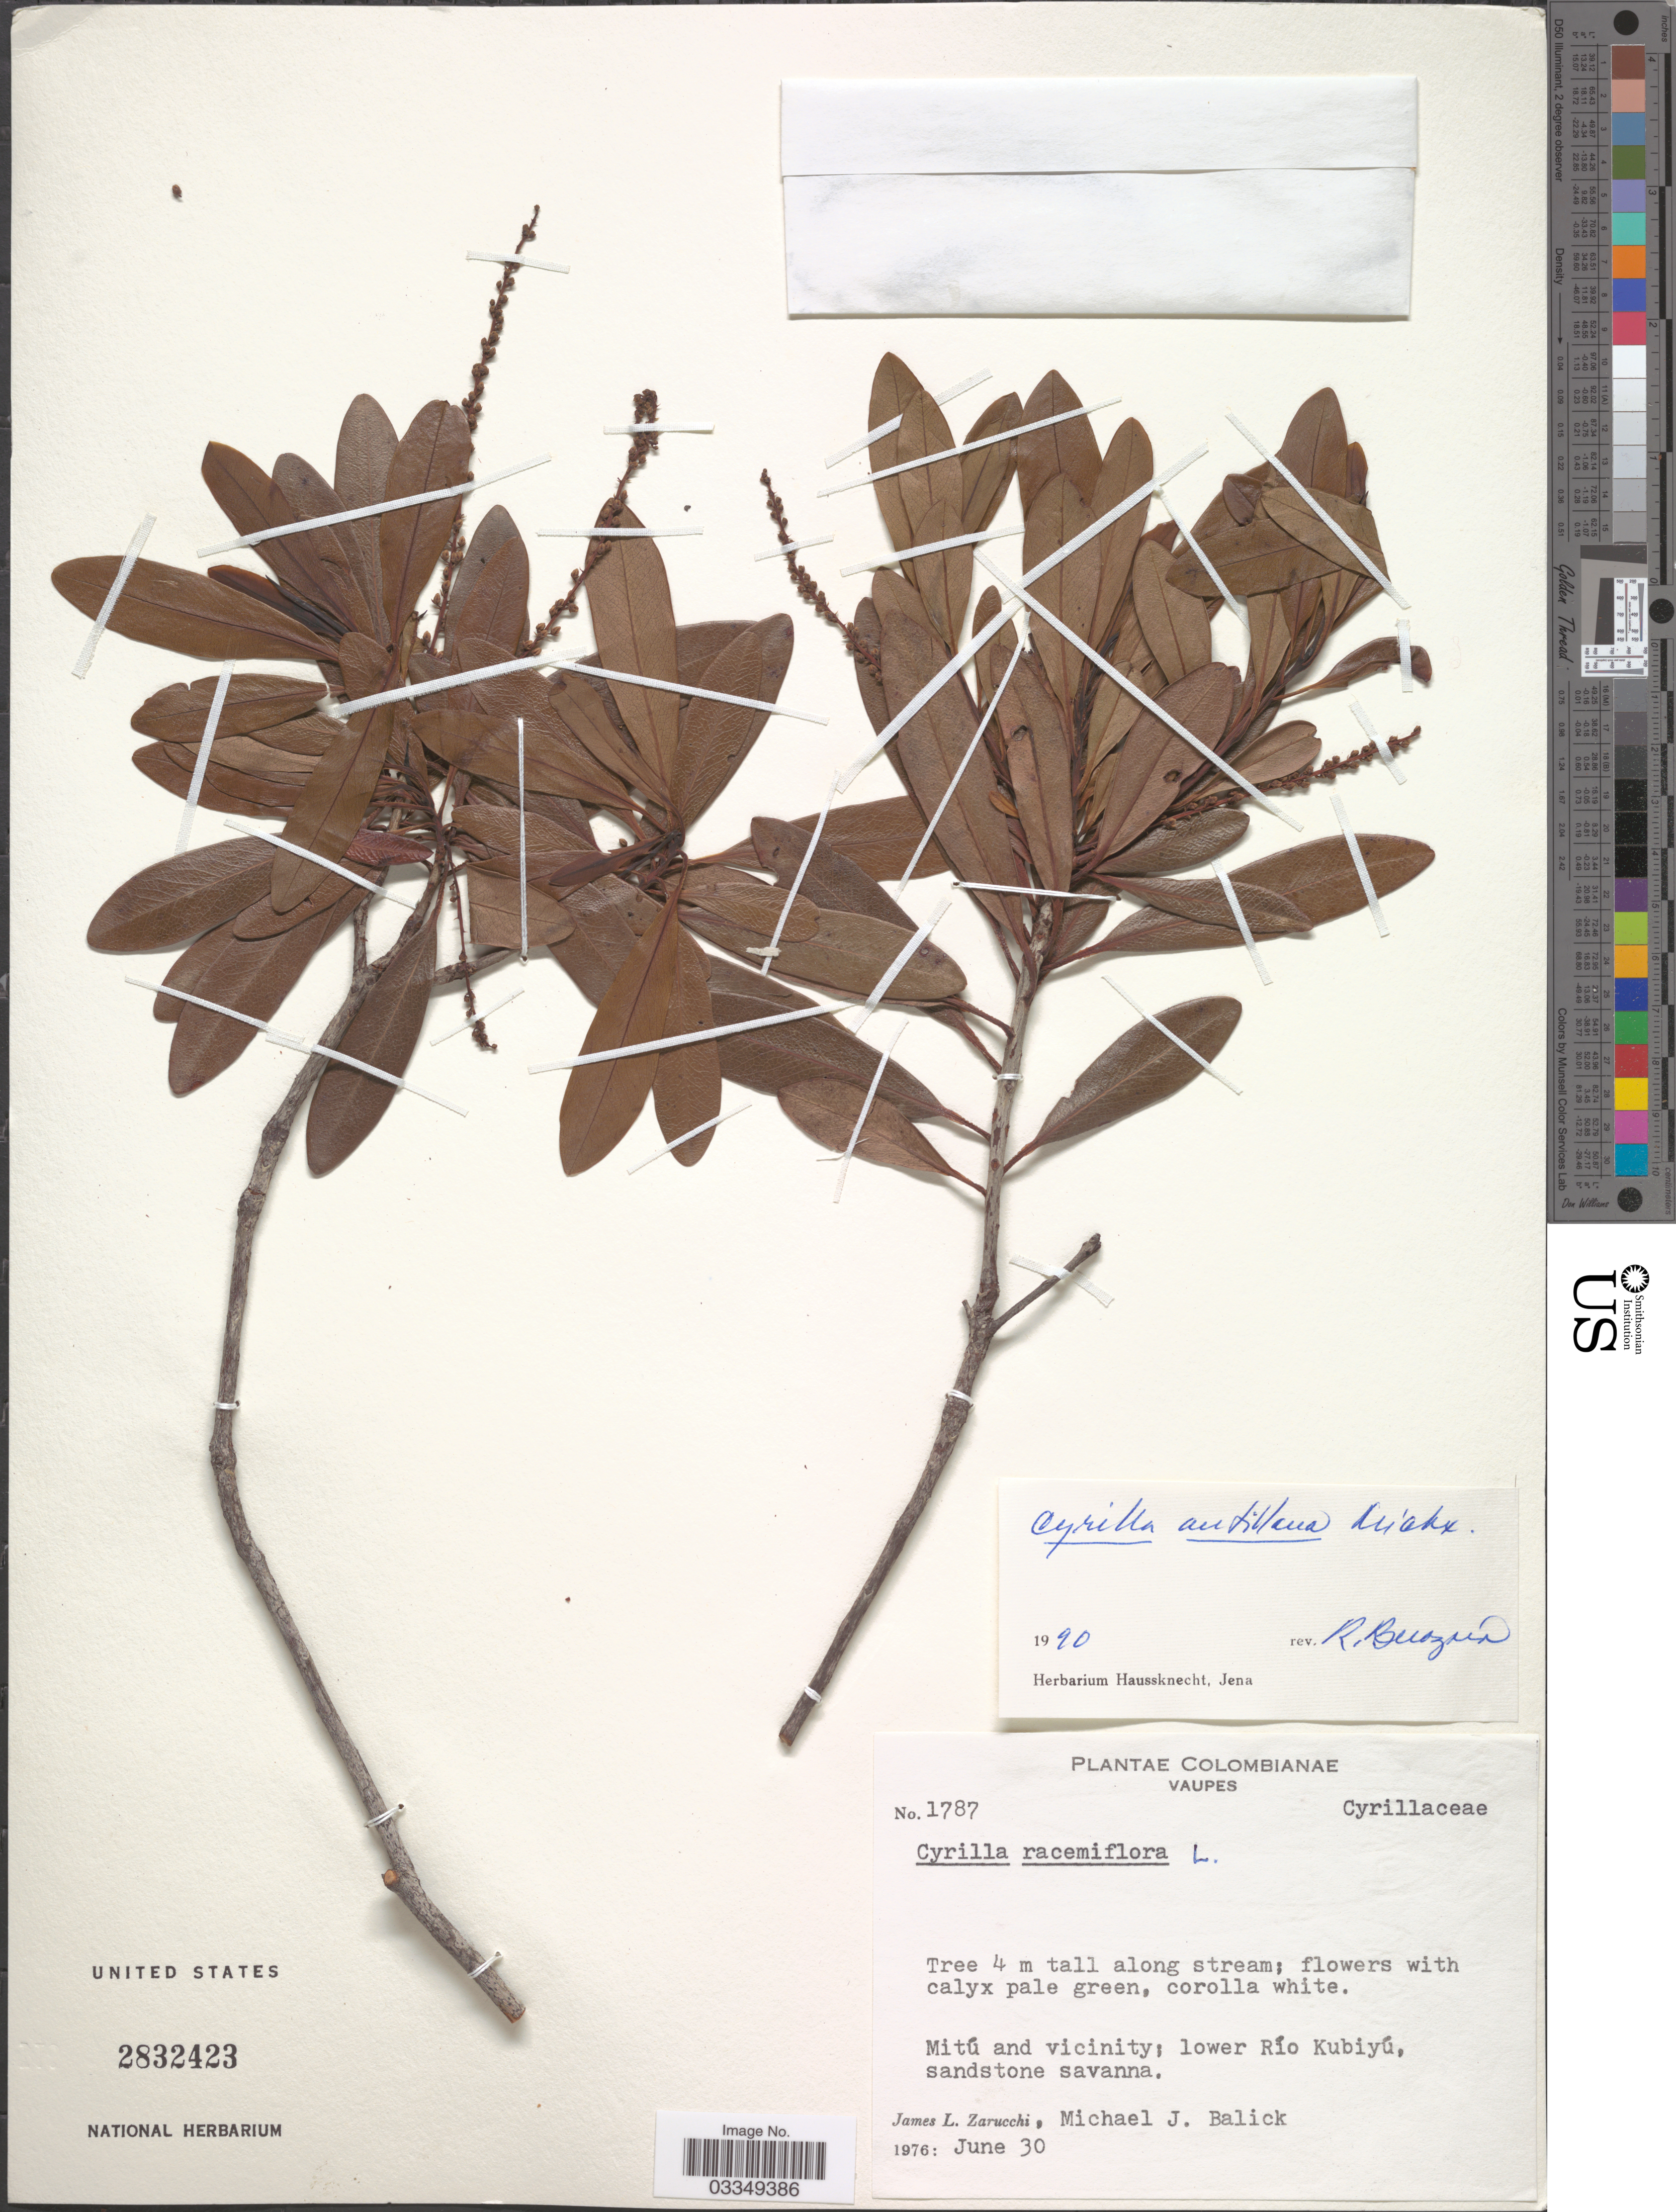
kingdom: Plantae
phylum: Tracheophyta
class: Magnoliopsida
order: Ericales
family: Cyrillaceae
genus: Cyrilla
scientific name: Cyrilla antillana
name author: Michx.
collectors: J. L. Zarucchi & M. J. Balick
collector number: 1787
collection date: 1976-06-30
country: Colombia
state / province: Vaupés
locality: Mitú and vicinity, lower Río Kubiyú.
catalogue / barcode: US 2832423